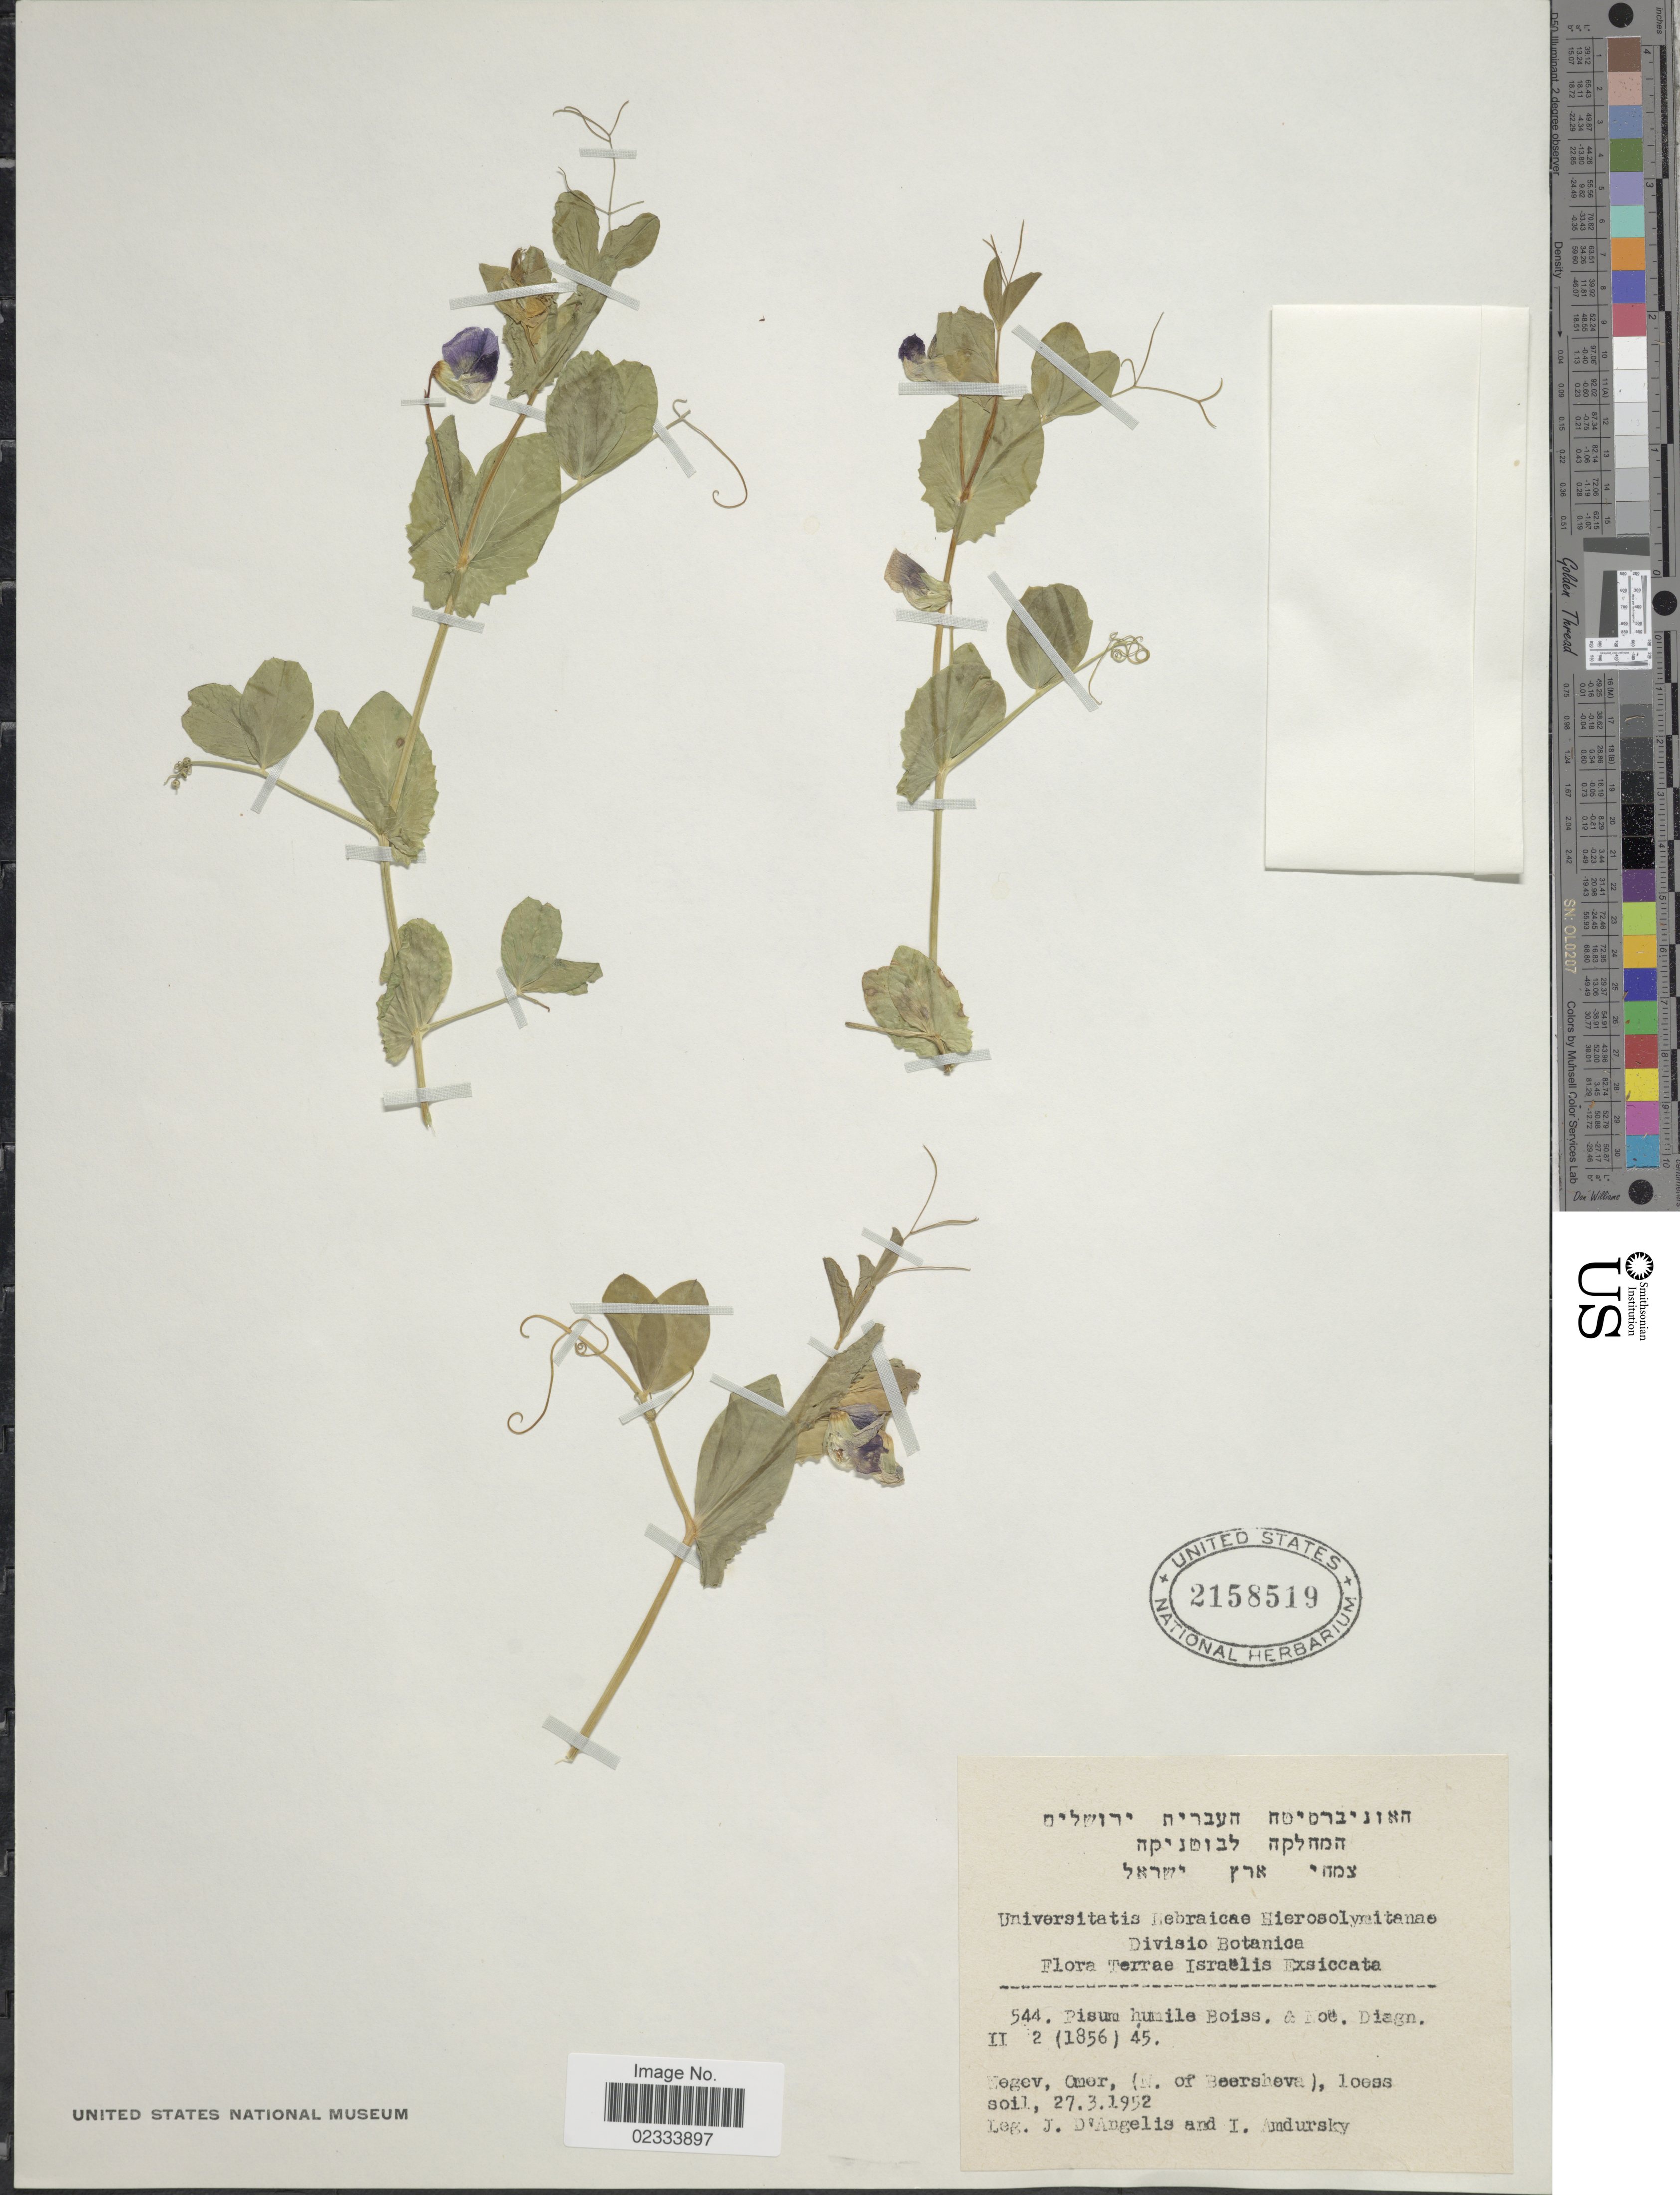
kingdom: Plantae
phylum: Tracheophyta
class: Magnoliopsida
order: Fabales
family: Fabaceae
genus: Pisum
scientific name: Pisum humile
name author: Mill.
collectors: J. D'angelis & I. Amdursky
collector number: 544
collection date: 1952-03-27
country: Israel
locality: Terrae Israelis, Negev [interpreted], Omer, (N. of Beerheva)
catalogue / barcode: US 2158519